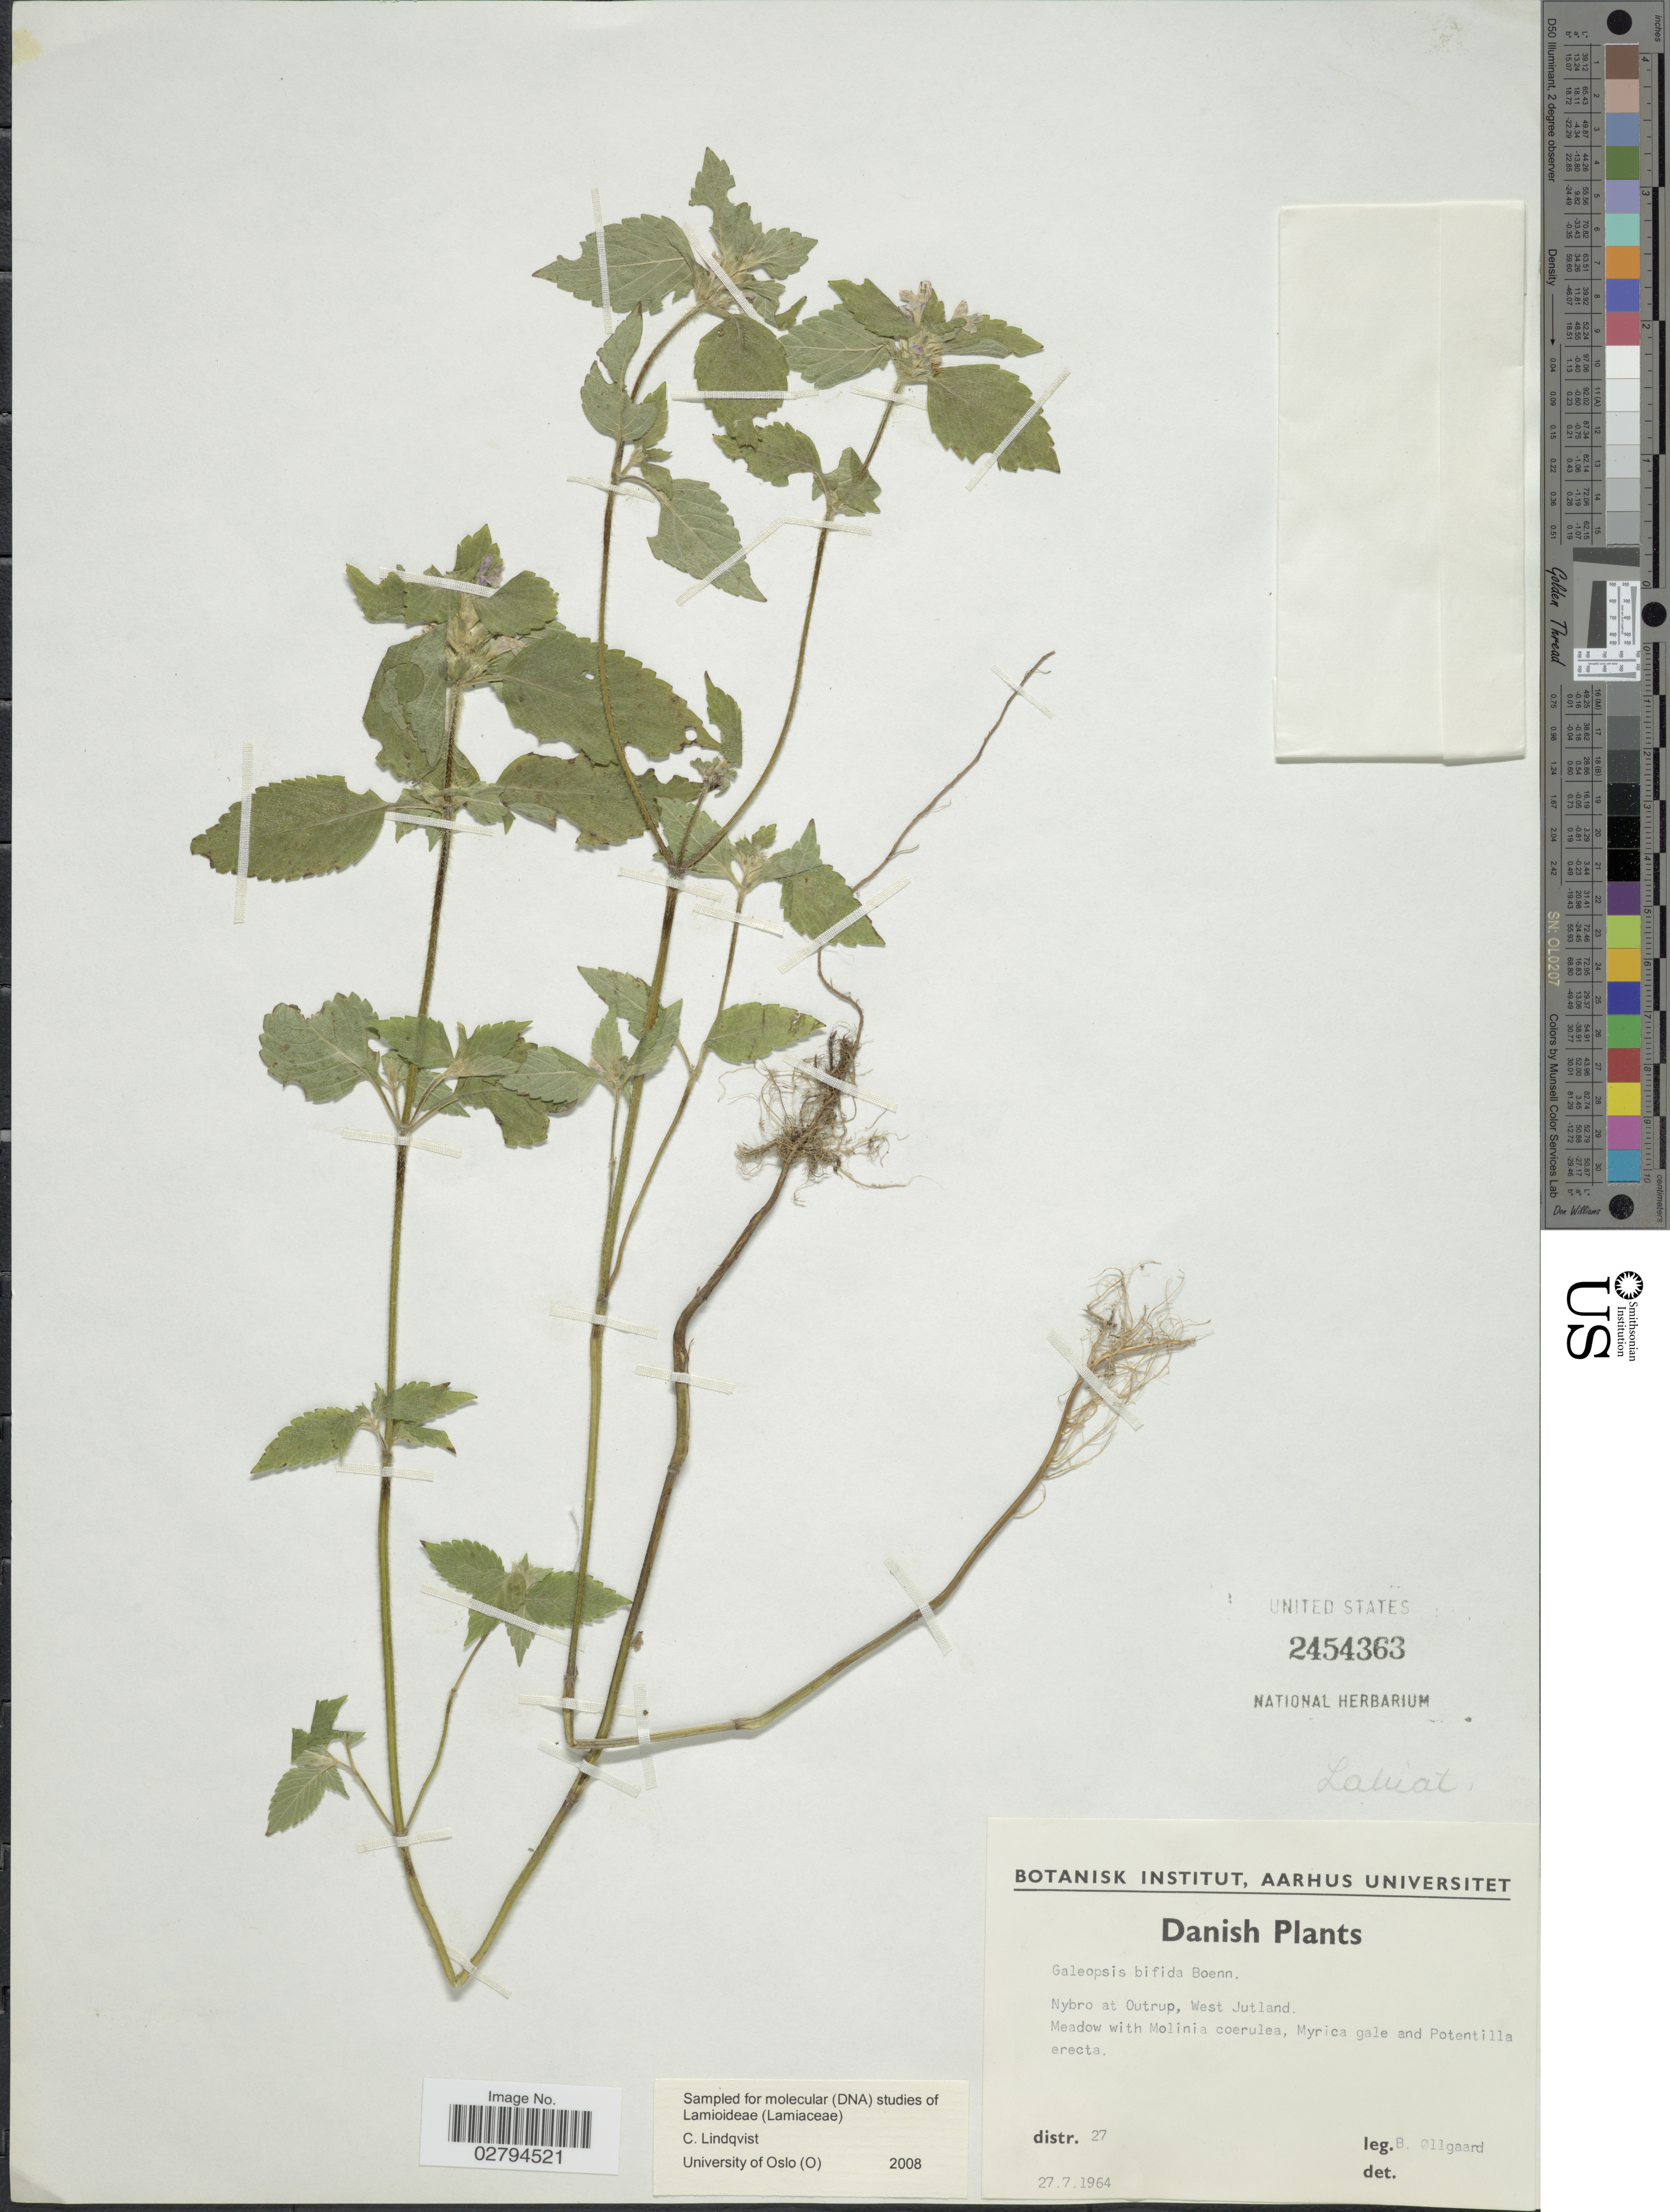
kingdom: Plantae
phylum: Tracheophyta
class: Magnoliopsida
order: Lamiales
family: Lamiaceae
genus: Galeopsis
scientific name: Galeopsis bifida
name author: Boenn.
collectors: B. Øllgaard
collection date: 1964-07-27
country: Denmark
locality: Danish. Nybro at Outrup, West Jutland. Distr. 27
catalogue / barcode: US 2454363